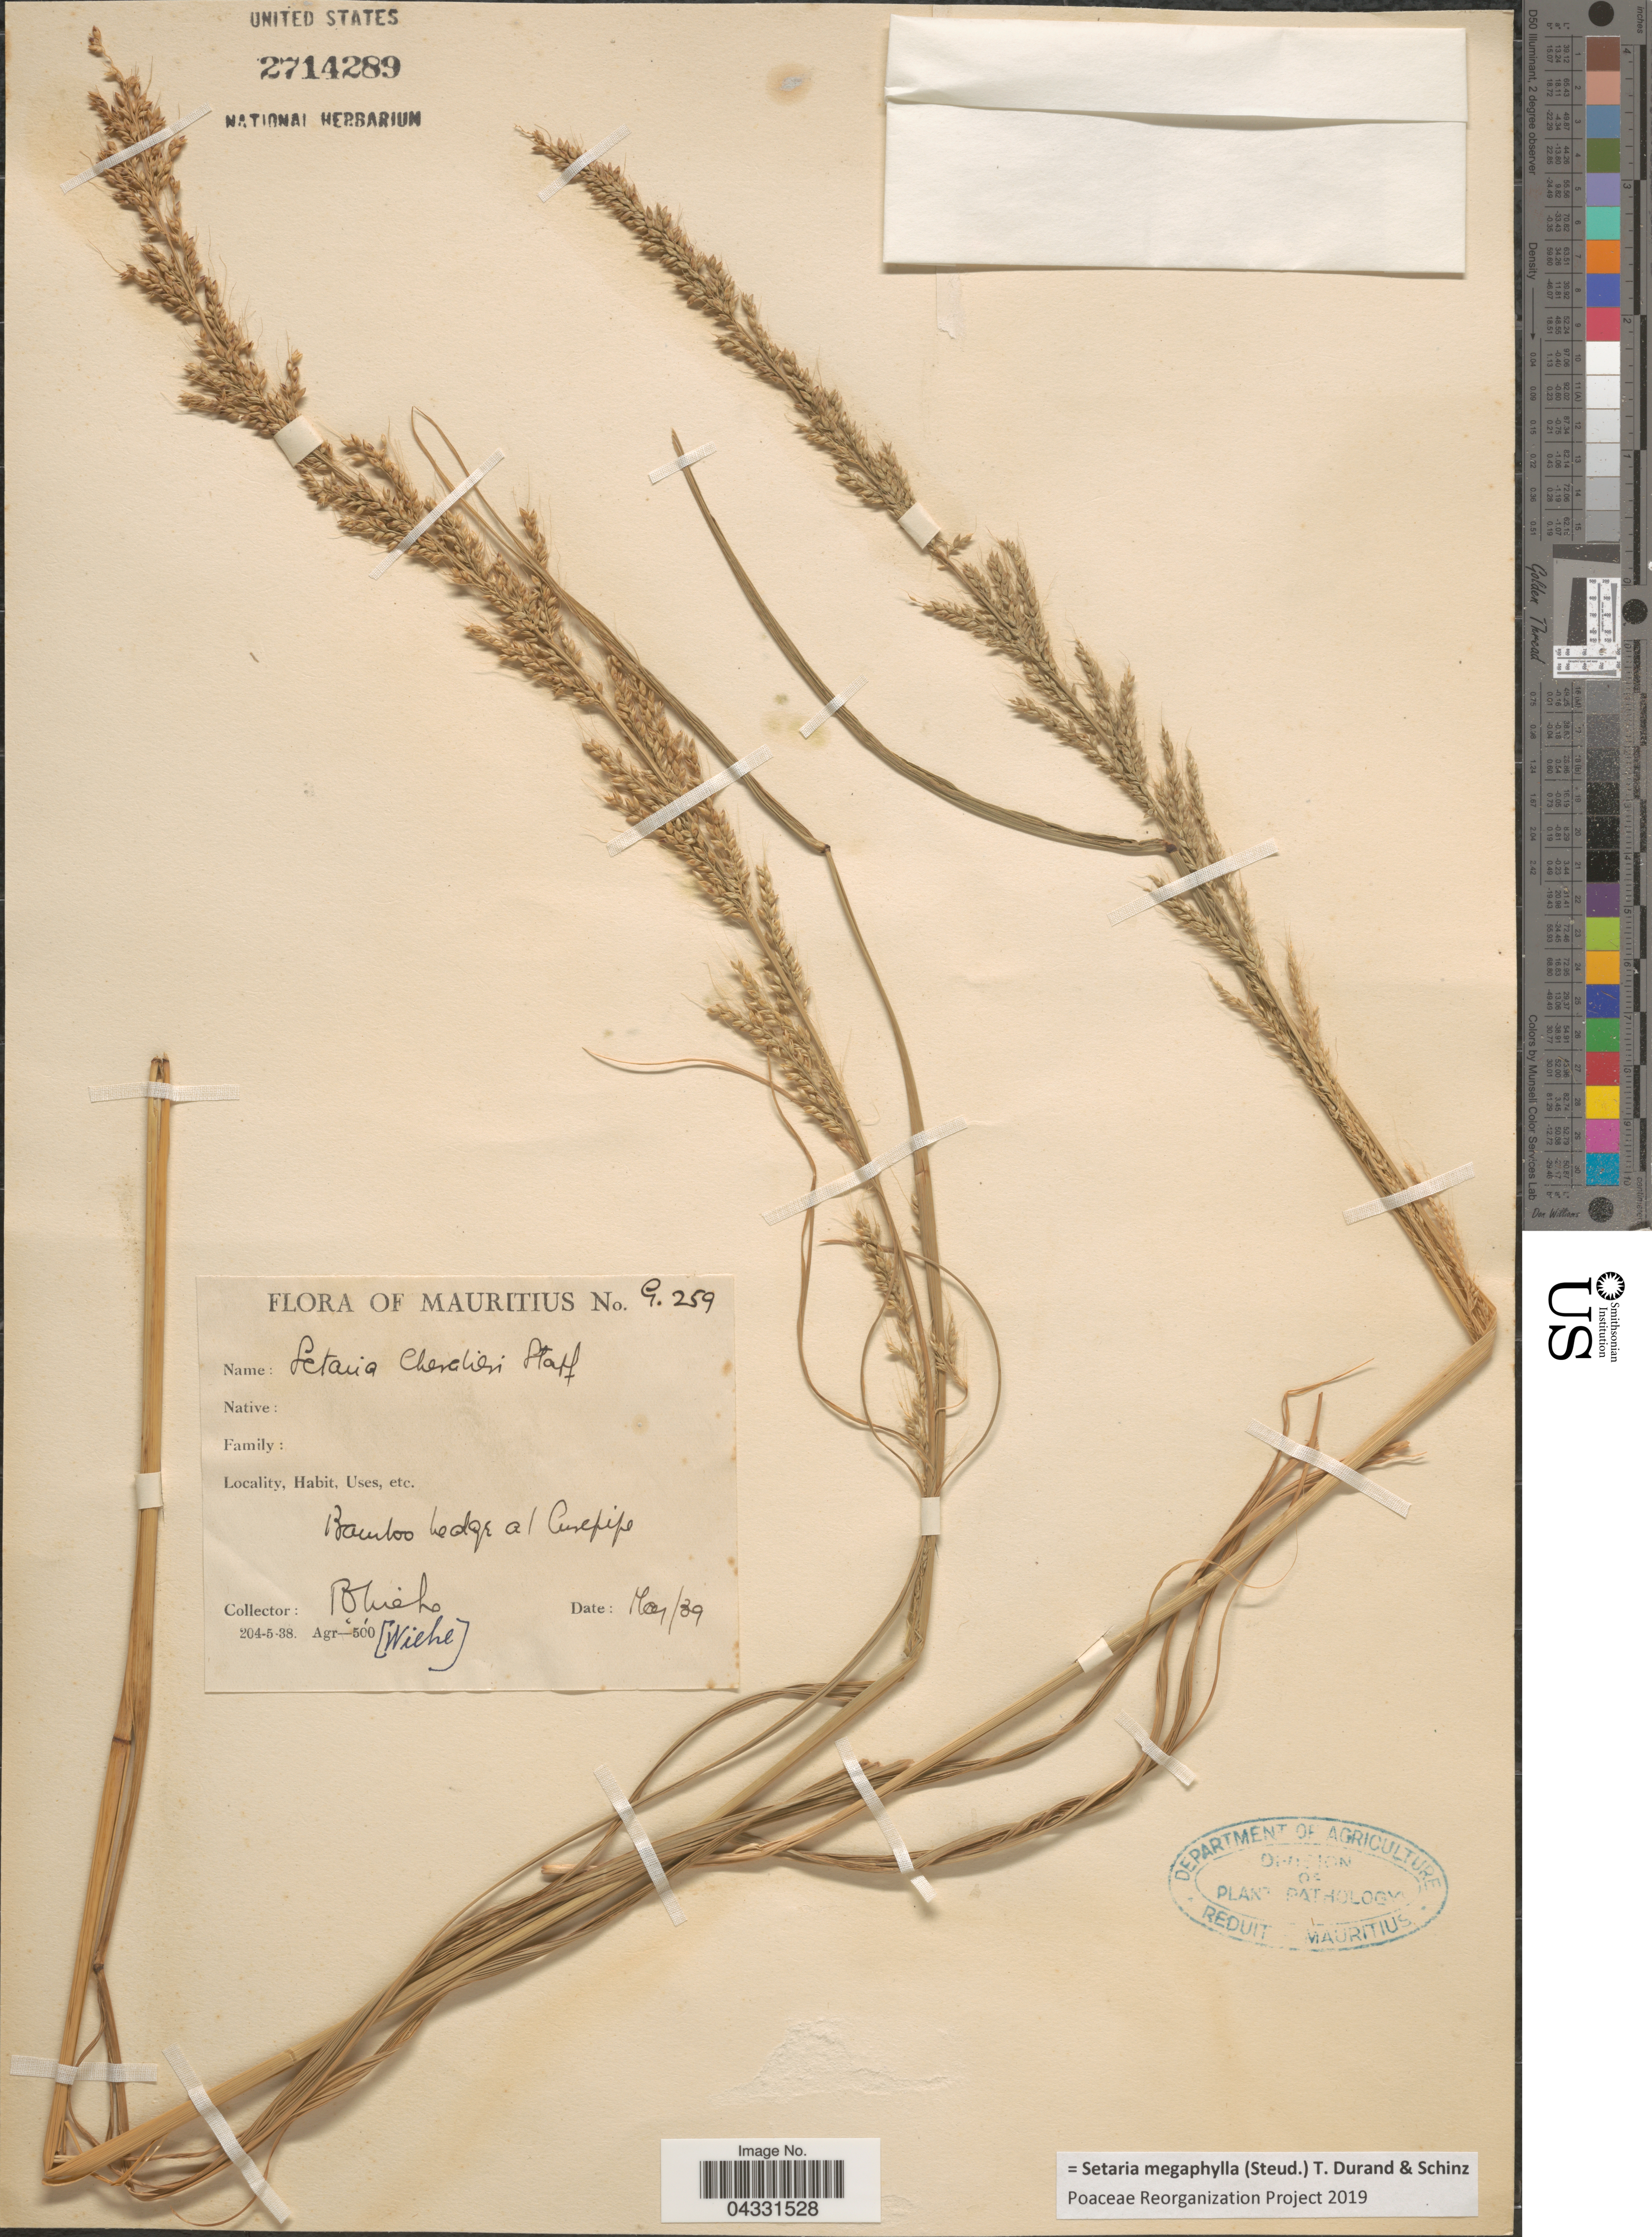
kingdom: Plantae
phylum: Tracheophyta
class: Liliopsida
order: Poales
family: Poaceae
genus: Setaria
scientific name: Setaria megaphylla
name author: (Steud.) Durieu & Schinz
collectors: P. Wiehe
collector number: G.259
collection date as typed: Transcribed d/m/y: /5/39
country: Mauritius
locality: Bamboo hedge a l Curepipe.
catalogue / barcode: US 2714289